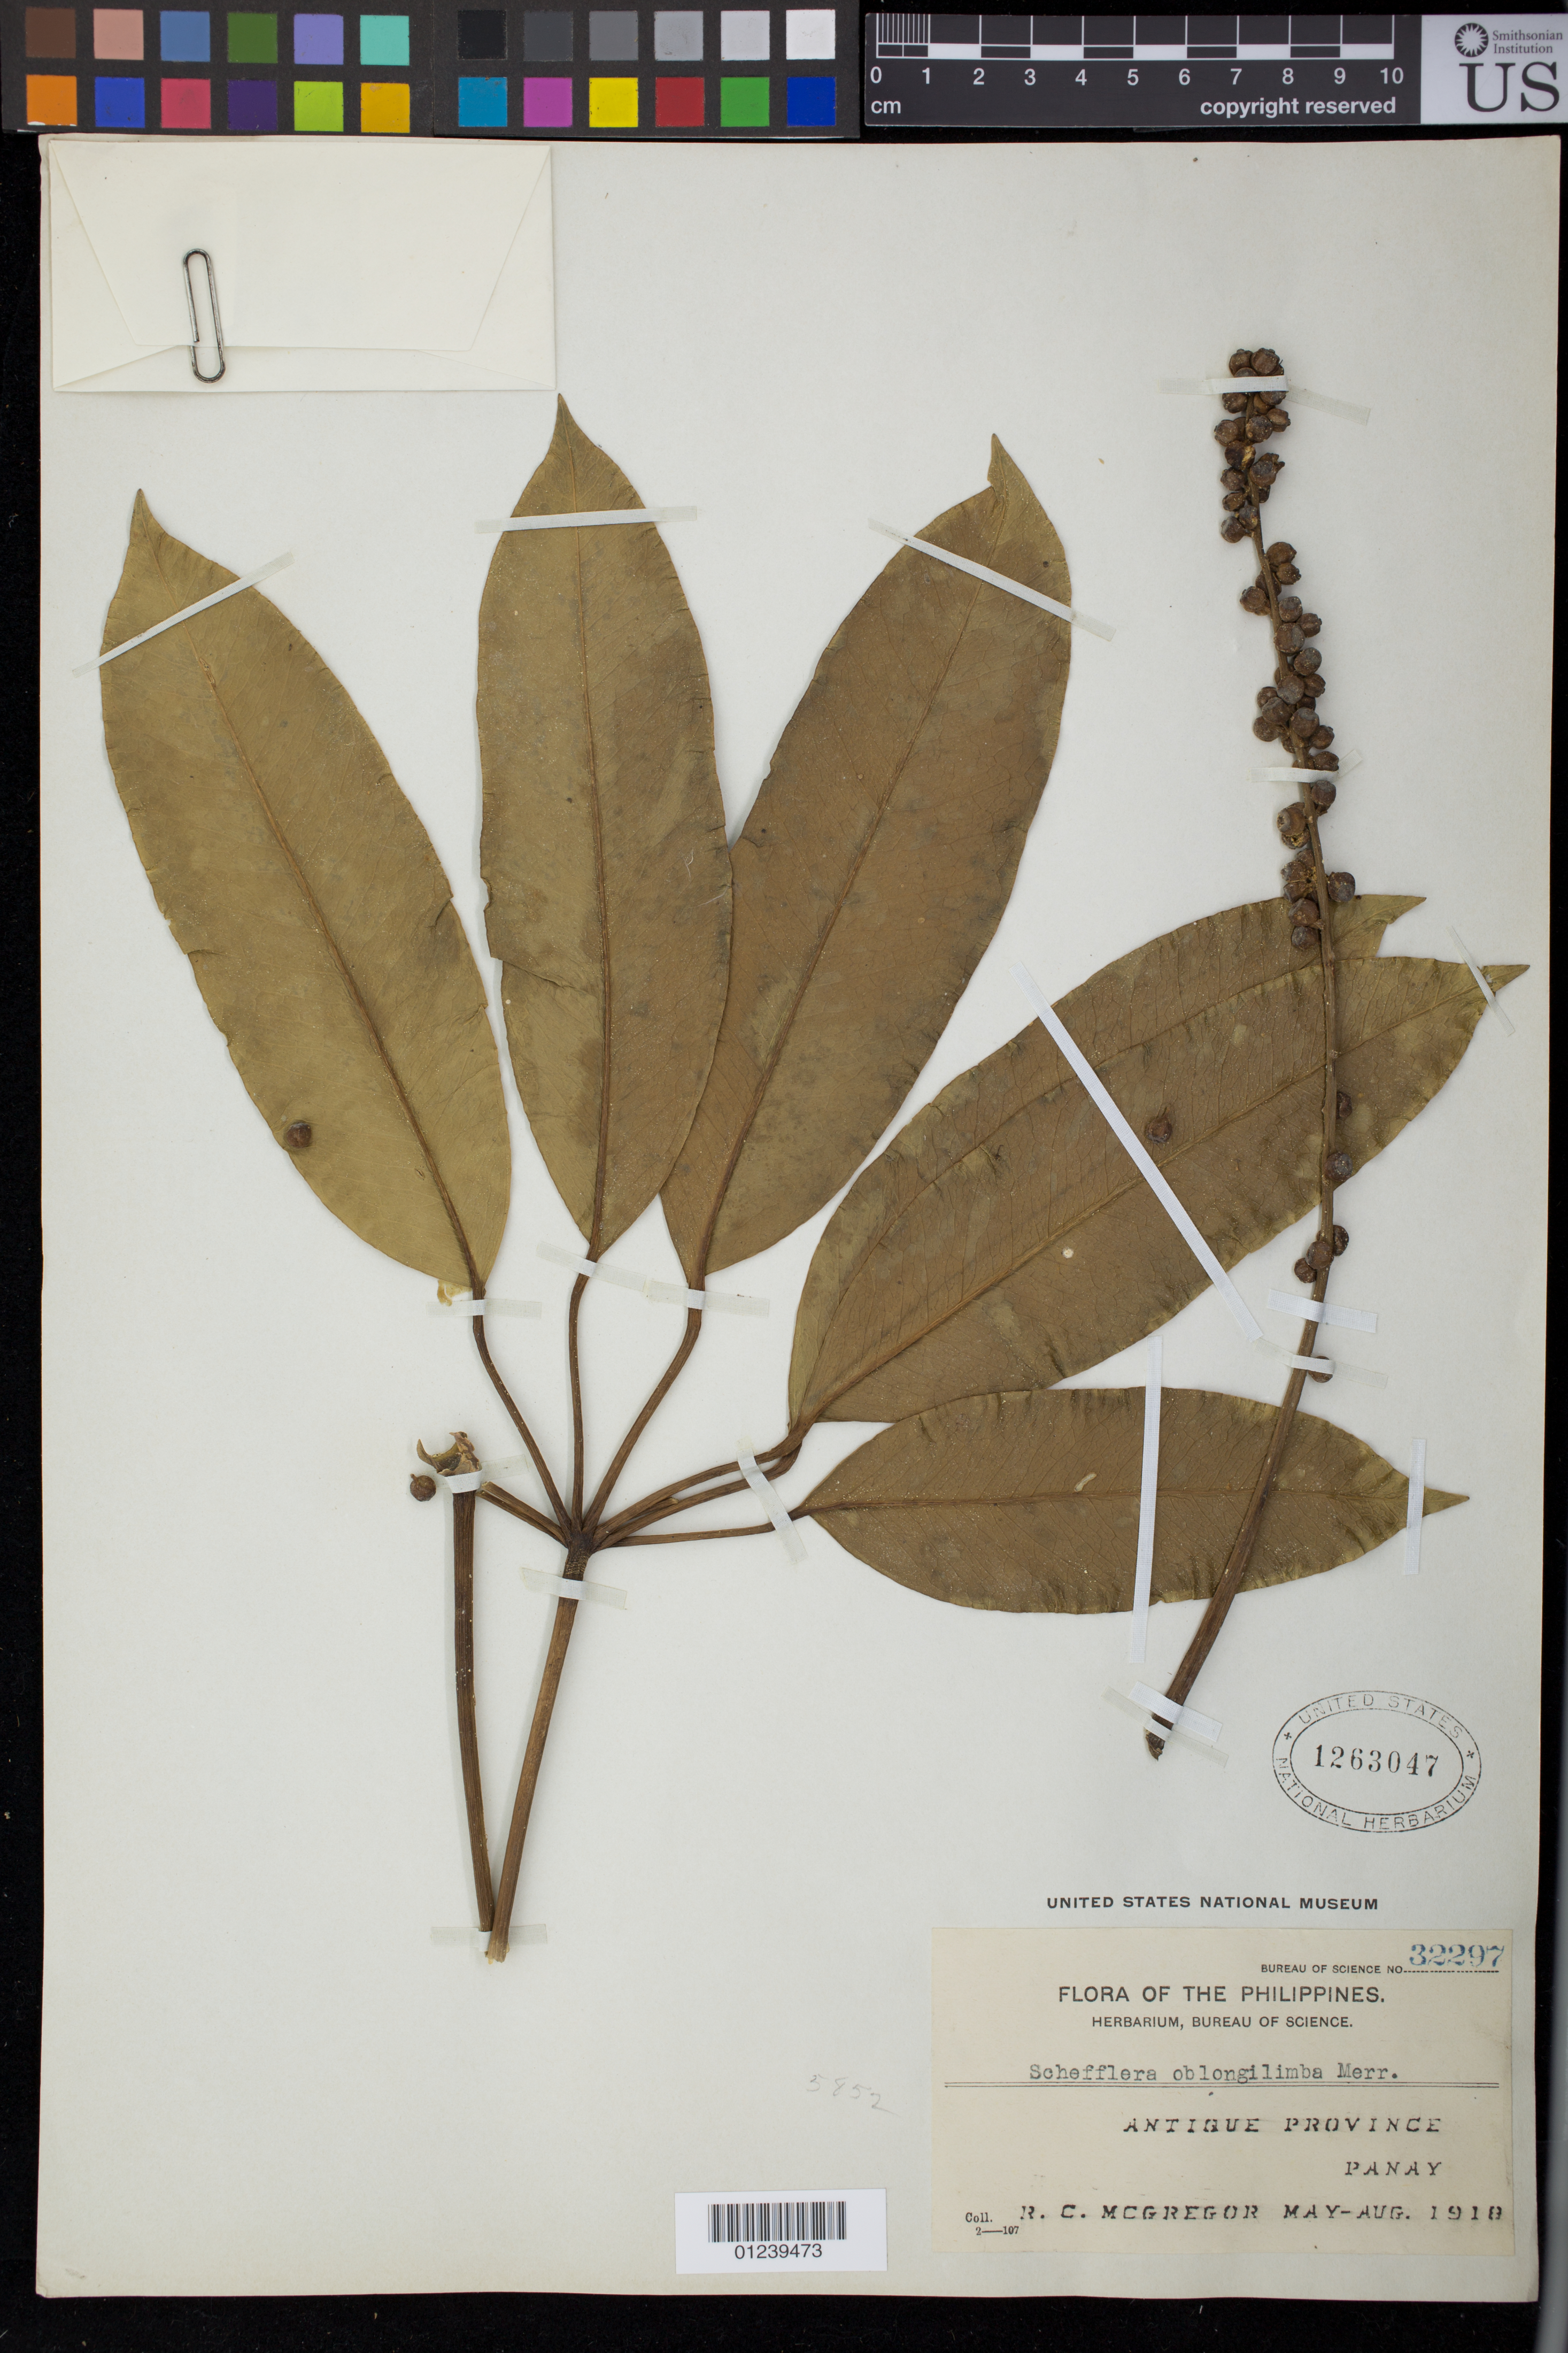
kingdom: Plantae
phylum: Tracheophyta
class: Magnoliopsida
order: Apiales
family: Araliaceae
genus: Schefflera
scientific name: Schefflera oblongilimba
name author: Merr.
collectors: R. C. McGregor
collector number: Bur. Sci. 32297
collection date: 1918-05/1918-08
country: Philippines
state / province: Western Visayas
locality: Antique Province, Panay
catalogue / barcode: US 1263047